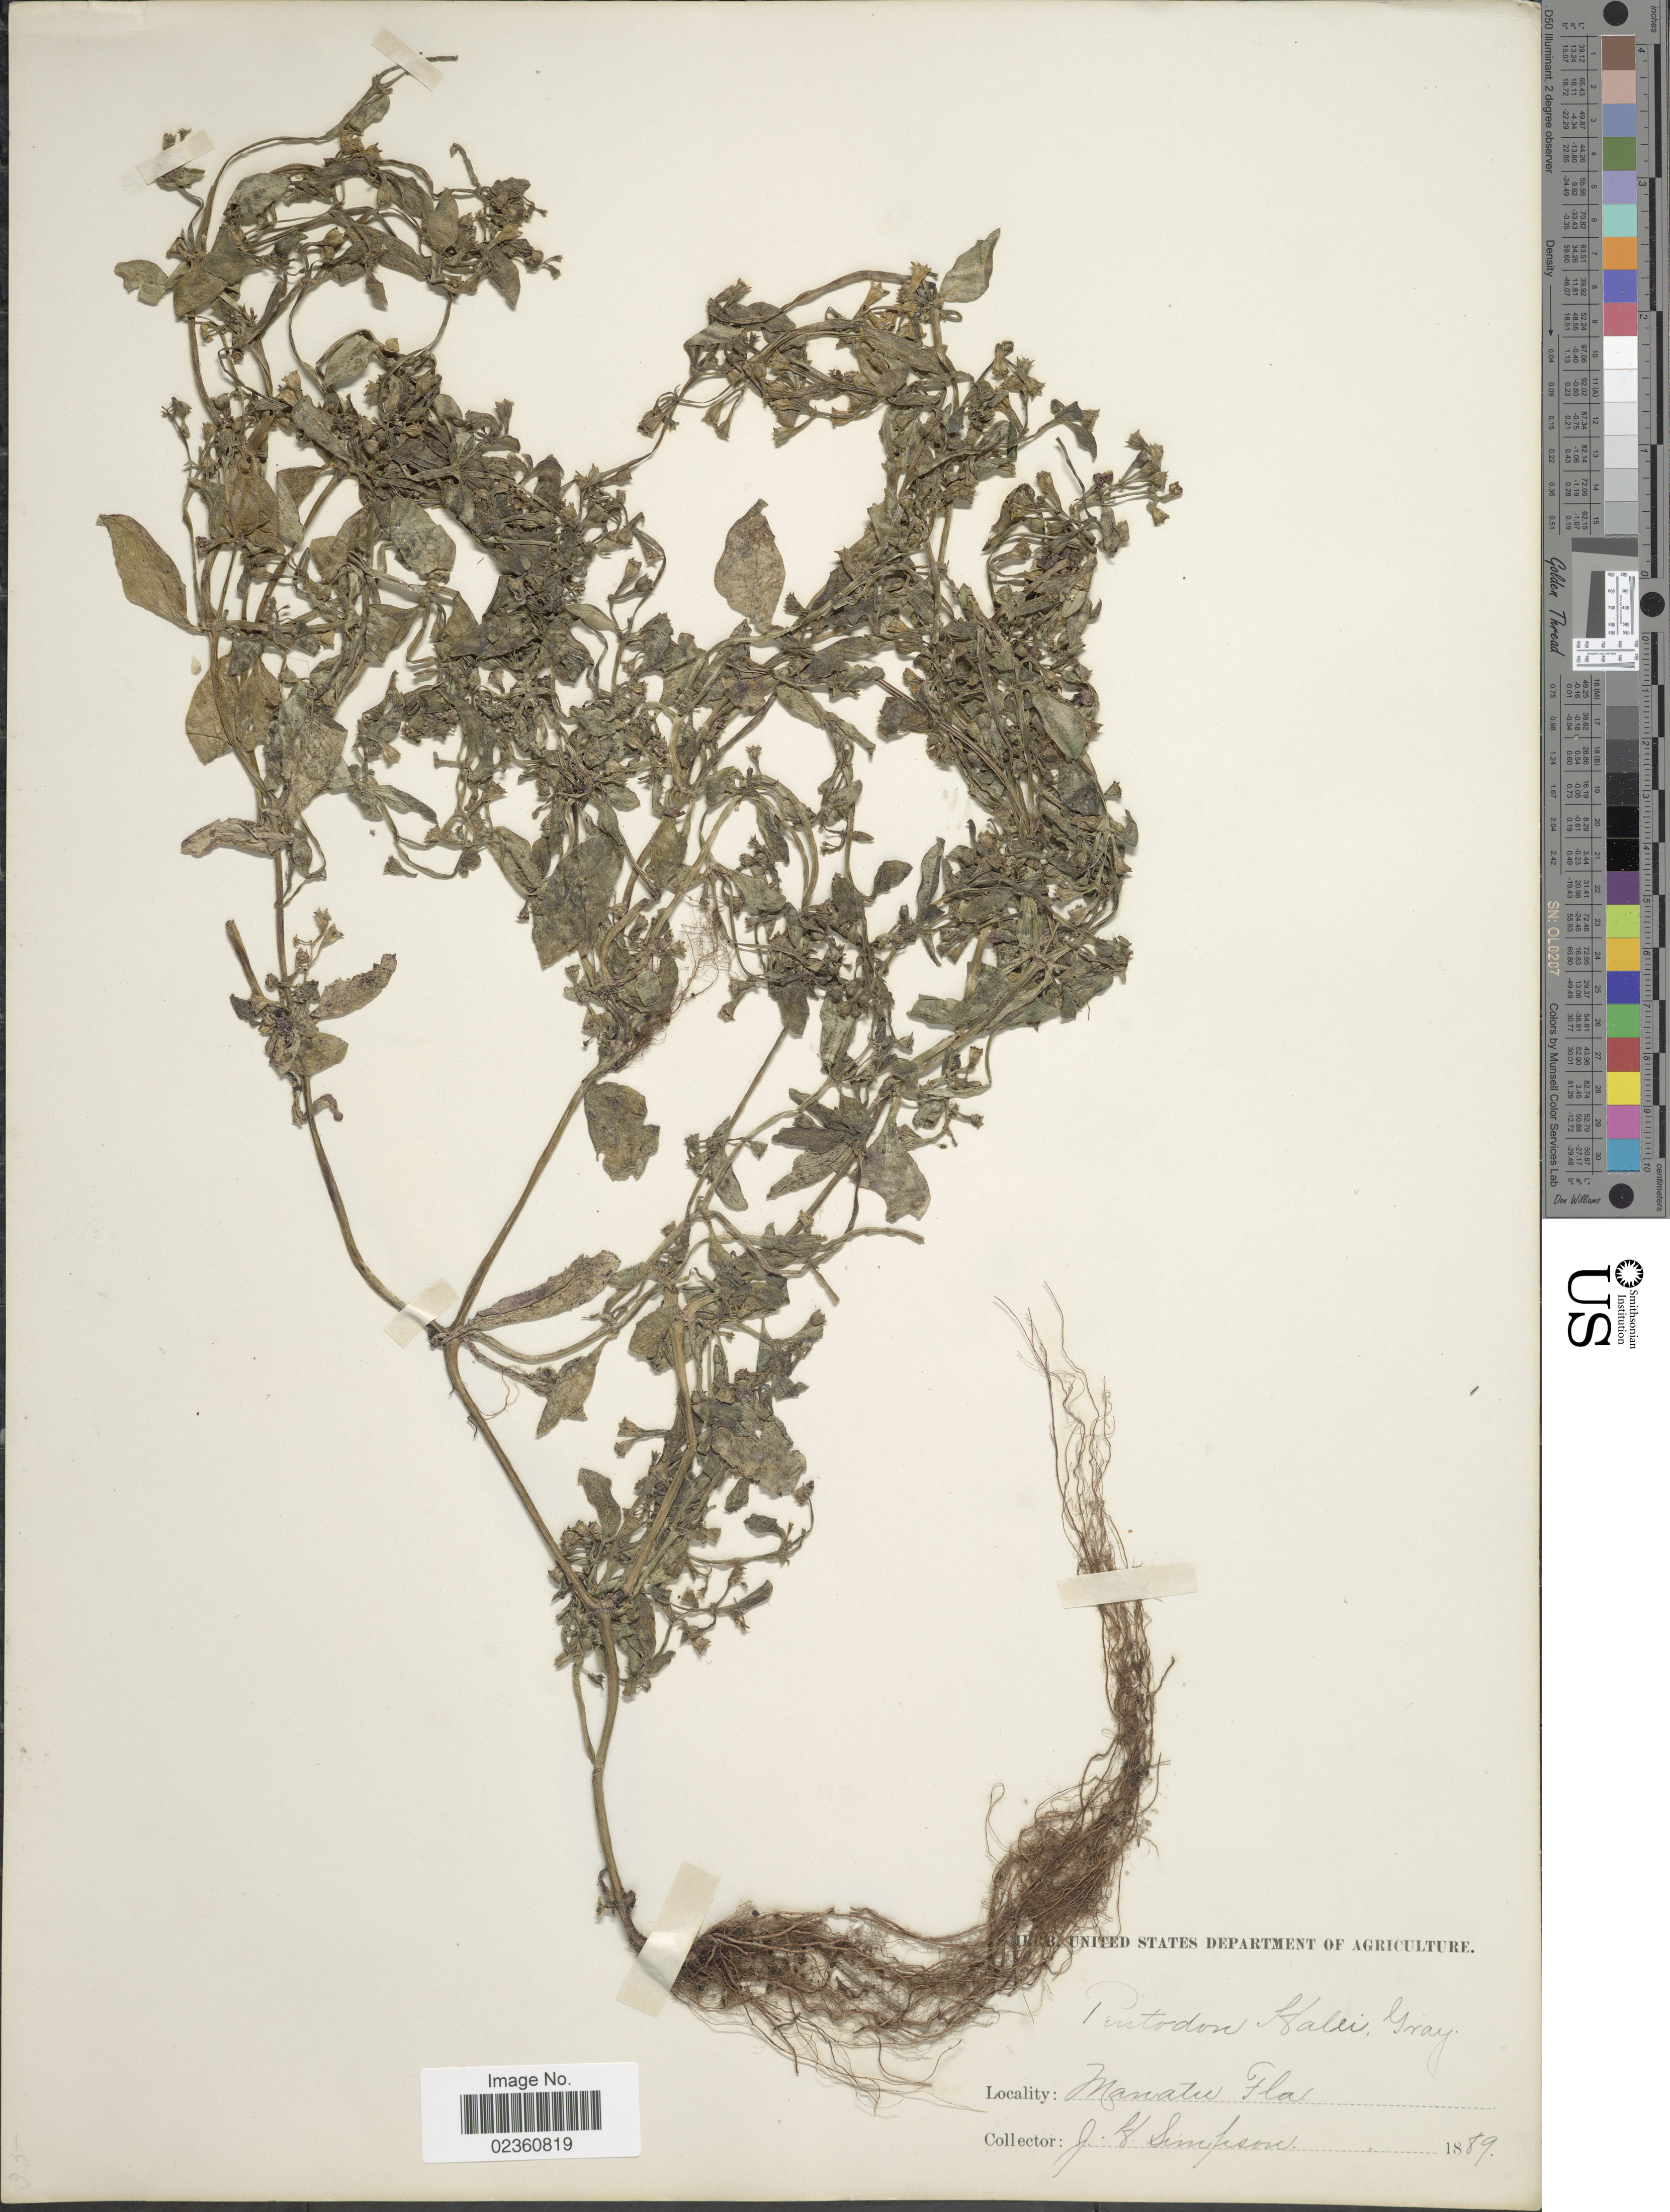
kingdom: Plantae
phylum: Tracheophyta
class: Magnoliopsida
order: Gentianales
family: Rubiaceae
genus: Pentodon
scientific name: Pentodon halei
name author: A. Gray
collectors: J. H. Simpson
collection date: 1889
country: United States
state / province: Florida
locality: Manatee